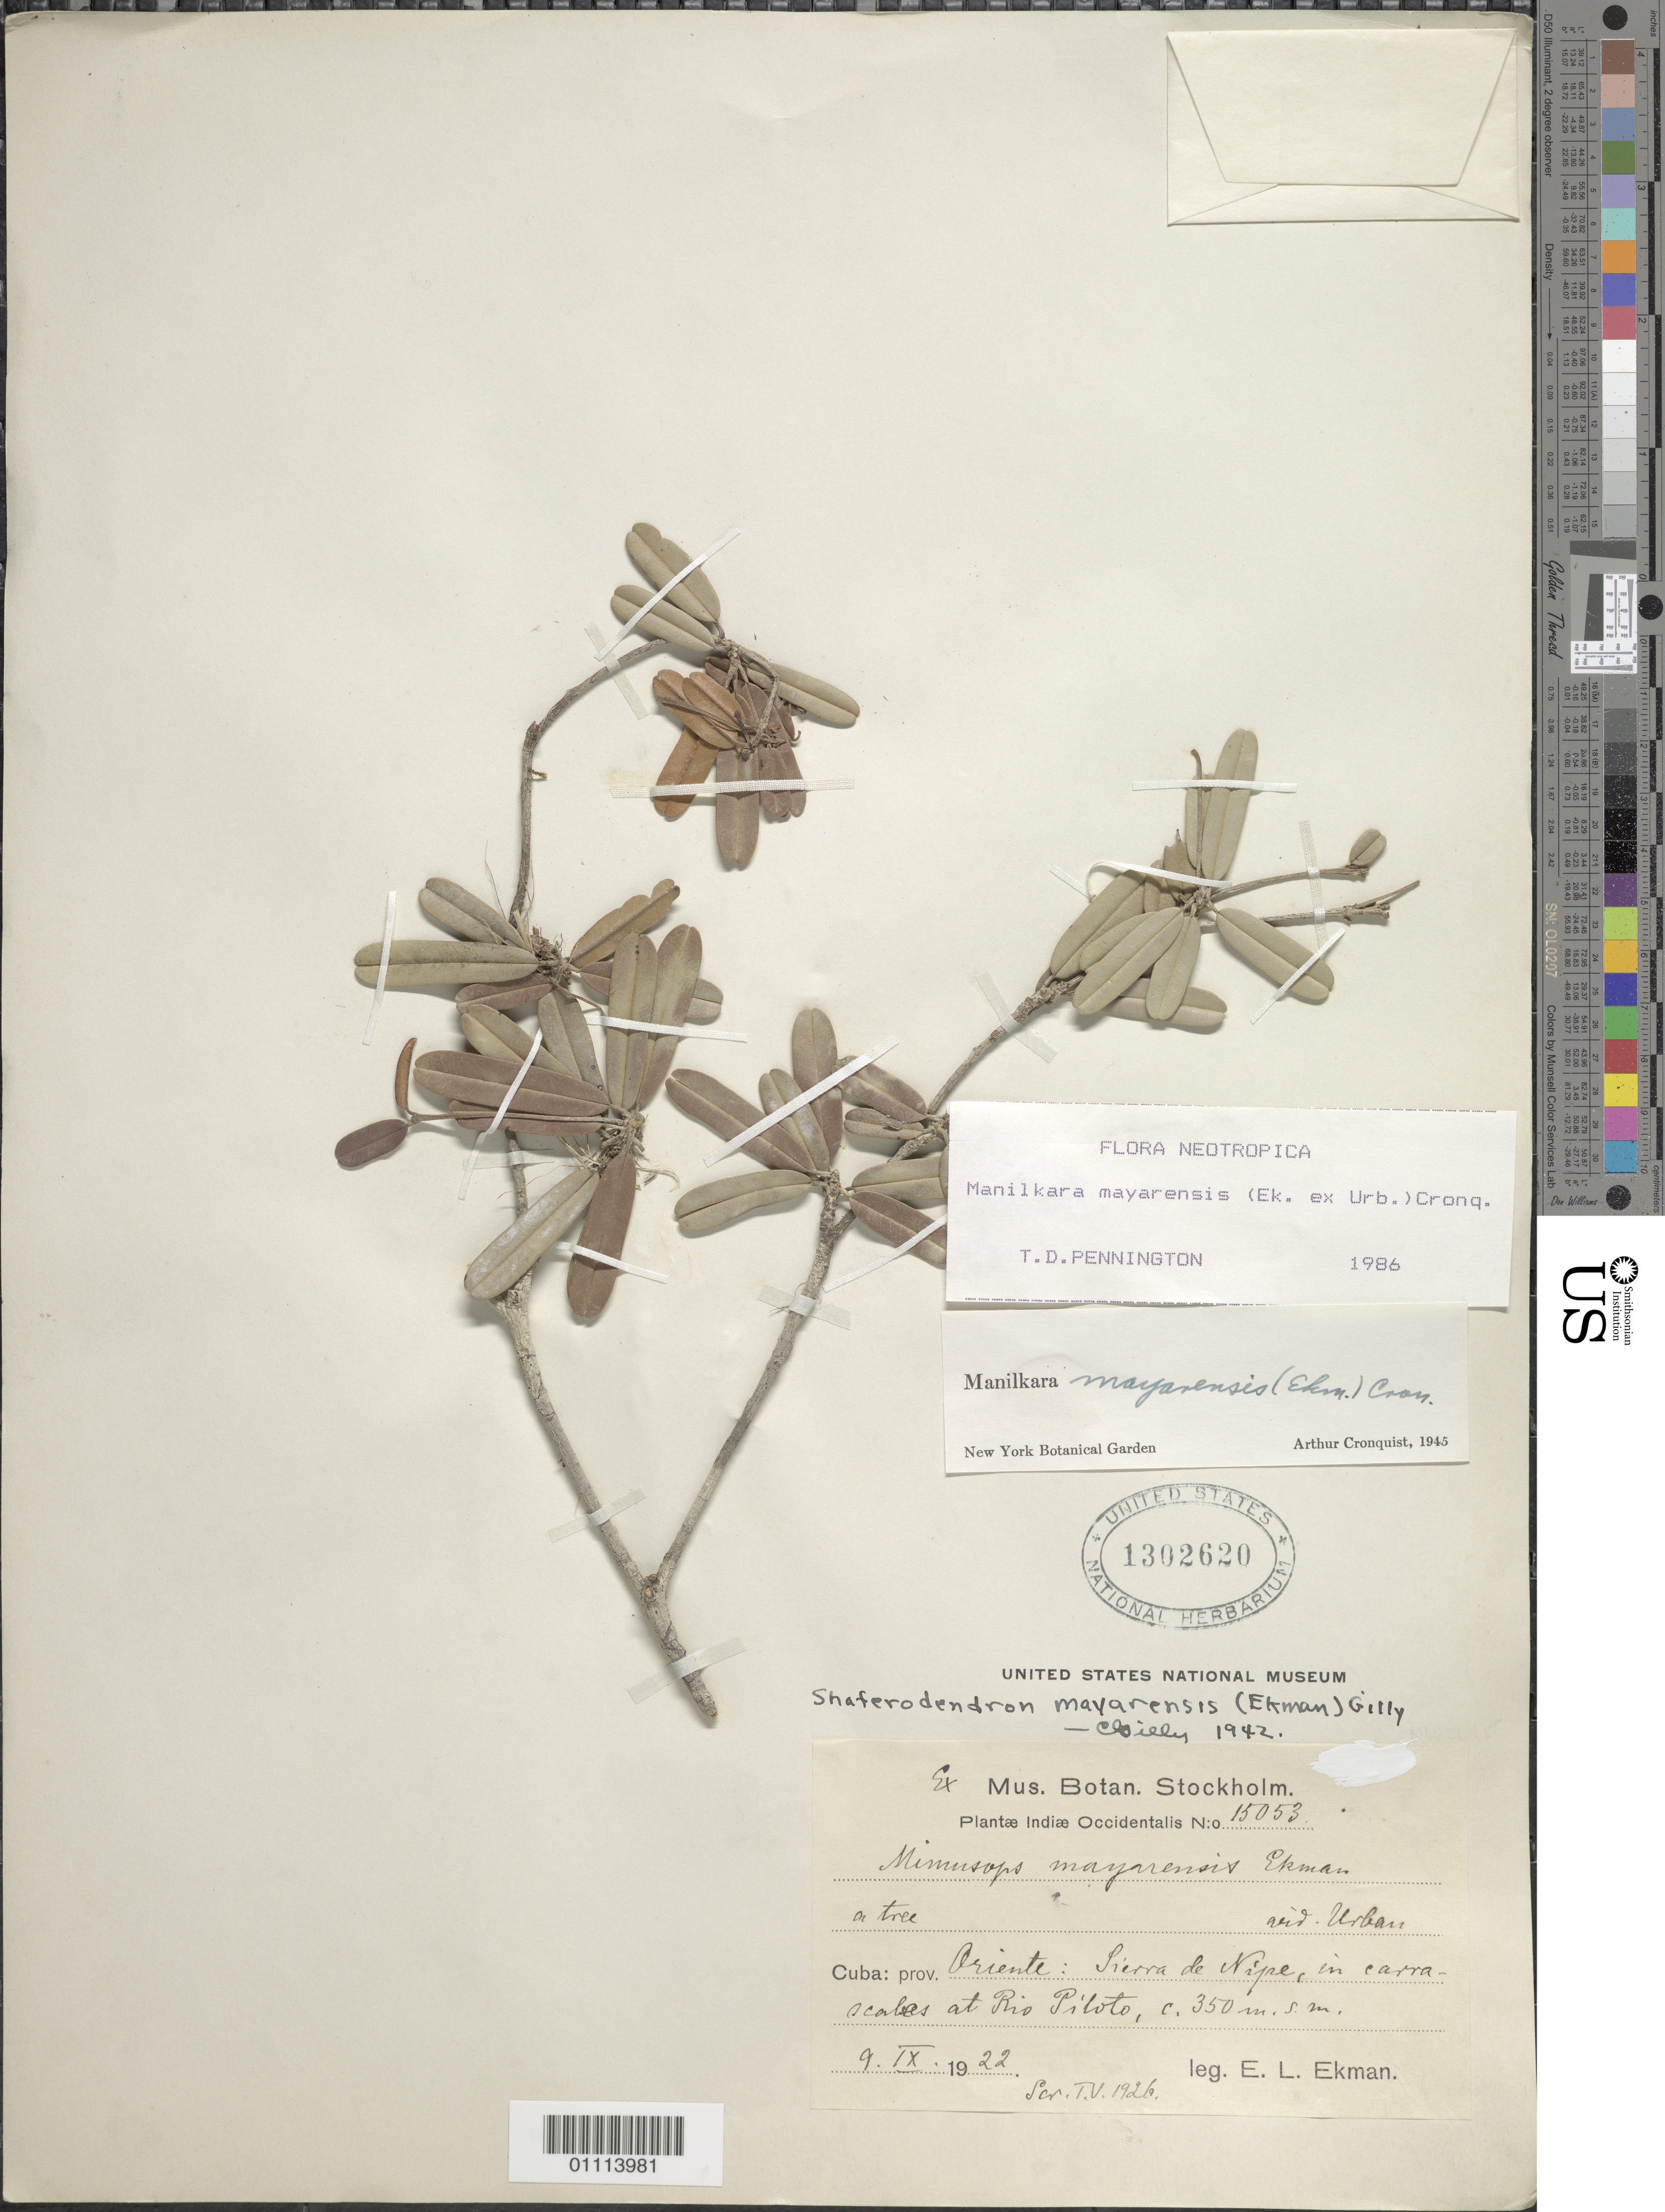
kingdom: Plantae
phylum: Tracheophyta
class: Magnoliopsida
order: Ericales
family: Sapotaceae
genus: Manilkara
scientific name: Manilkara mayarensis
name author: (Ekman ex Urb.) Cronq.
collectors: E. L. Ekman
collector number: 15053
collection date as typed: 09 Sep 1922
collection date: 1922-09-09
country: Cuba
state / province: Holguín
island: Cuba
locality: Oriente: Sierra de Nipe, in carra-scales at Rio Piloto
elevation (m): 350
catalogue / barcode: US 1302620